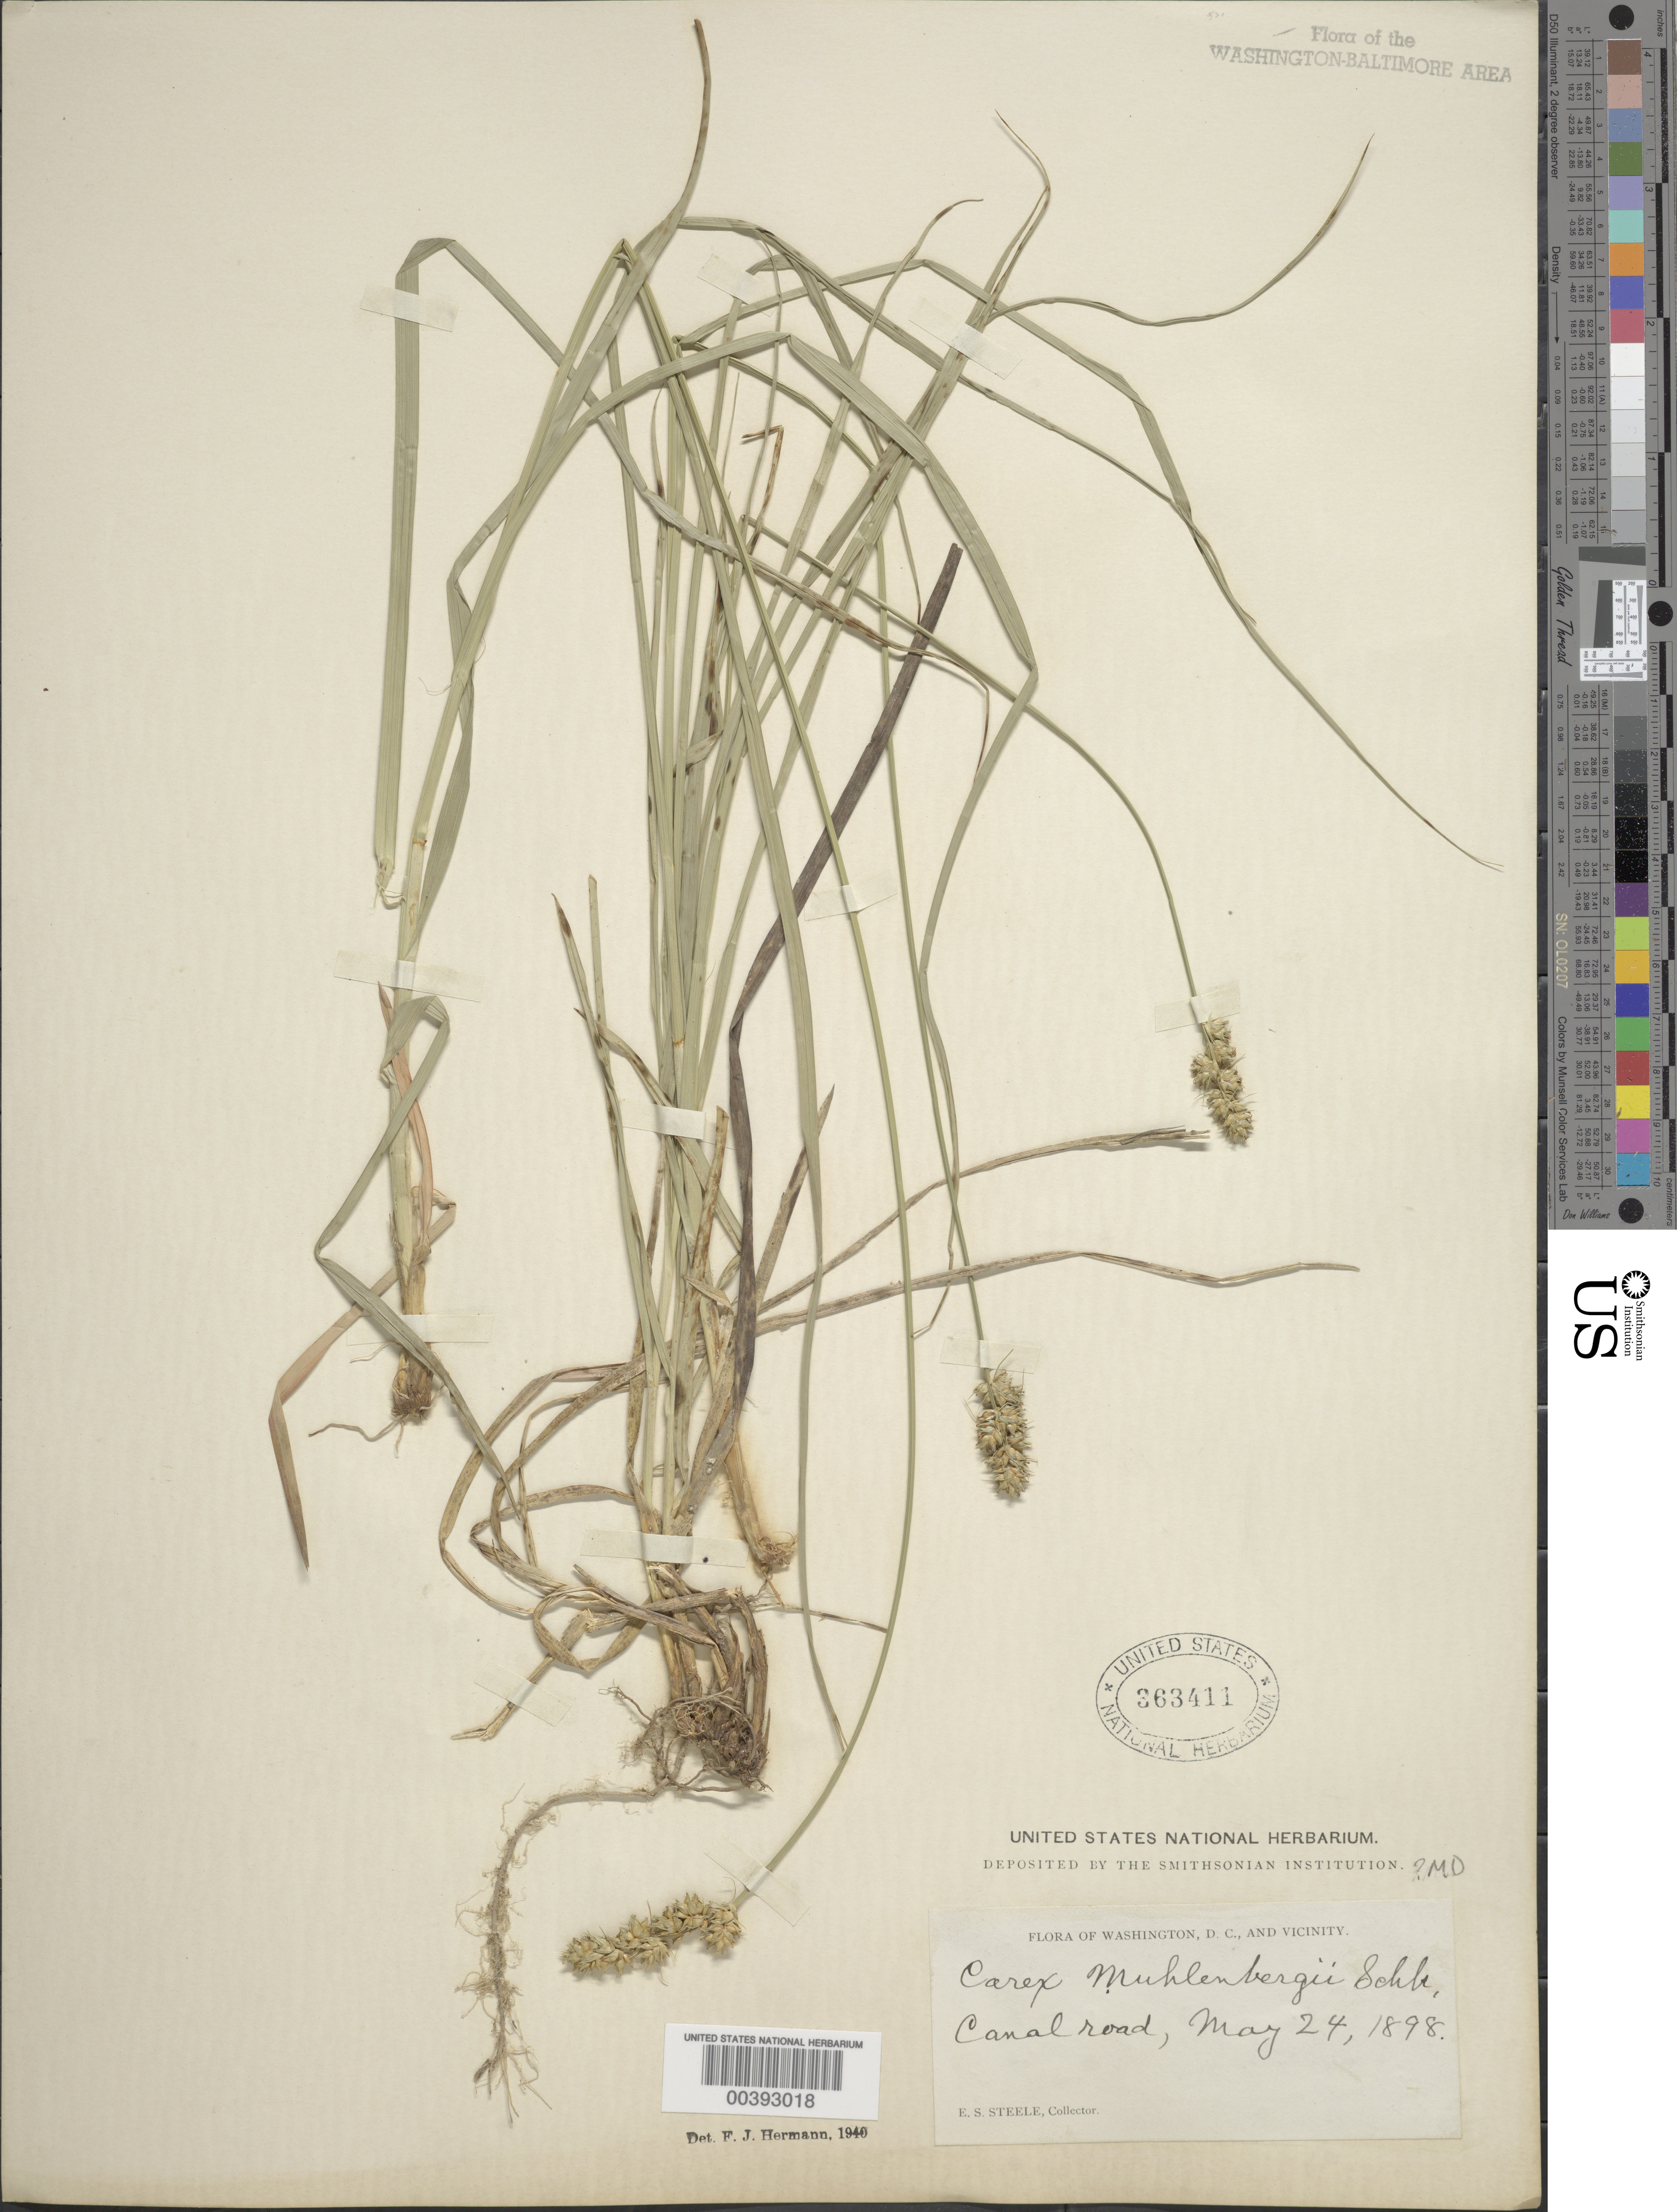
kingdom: Plantae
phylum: Tracheophyta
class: Liliopsida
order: Poales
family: Cyperaceae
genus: Carex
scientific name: Carex muehlenbergii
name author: Willd.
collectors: E. Steele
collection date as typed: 24 May 1898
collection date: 1898-05-24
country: United States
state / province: District of Columbia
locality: Canal Road, Washington DC Area C. & O. Canal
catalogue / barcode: US 363411